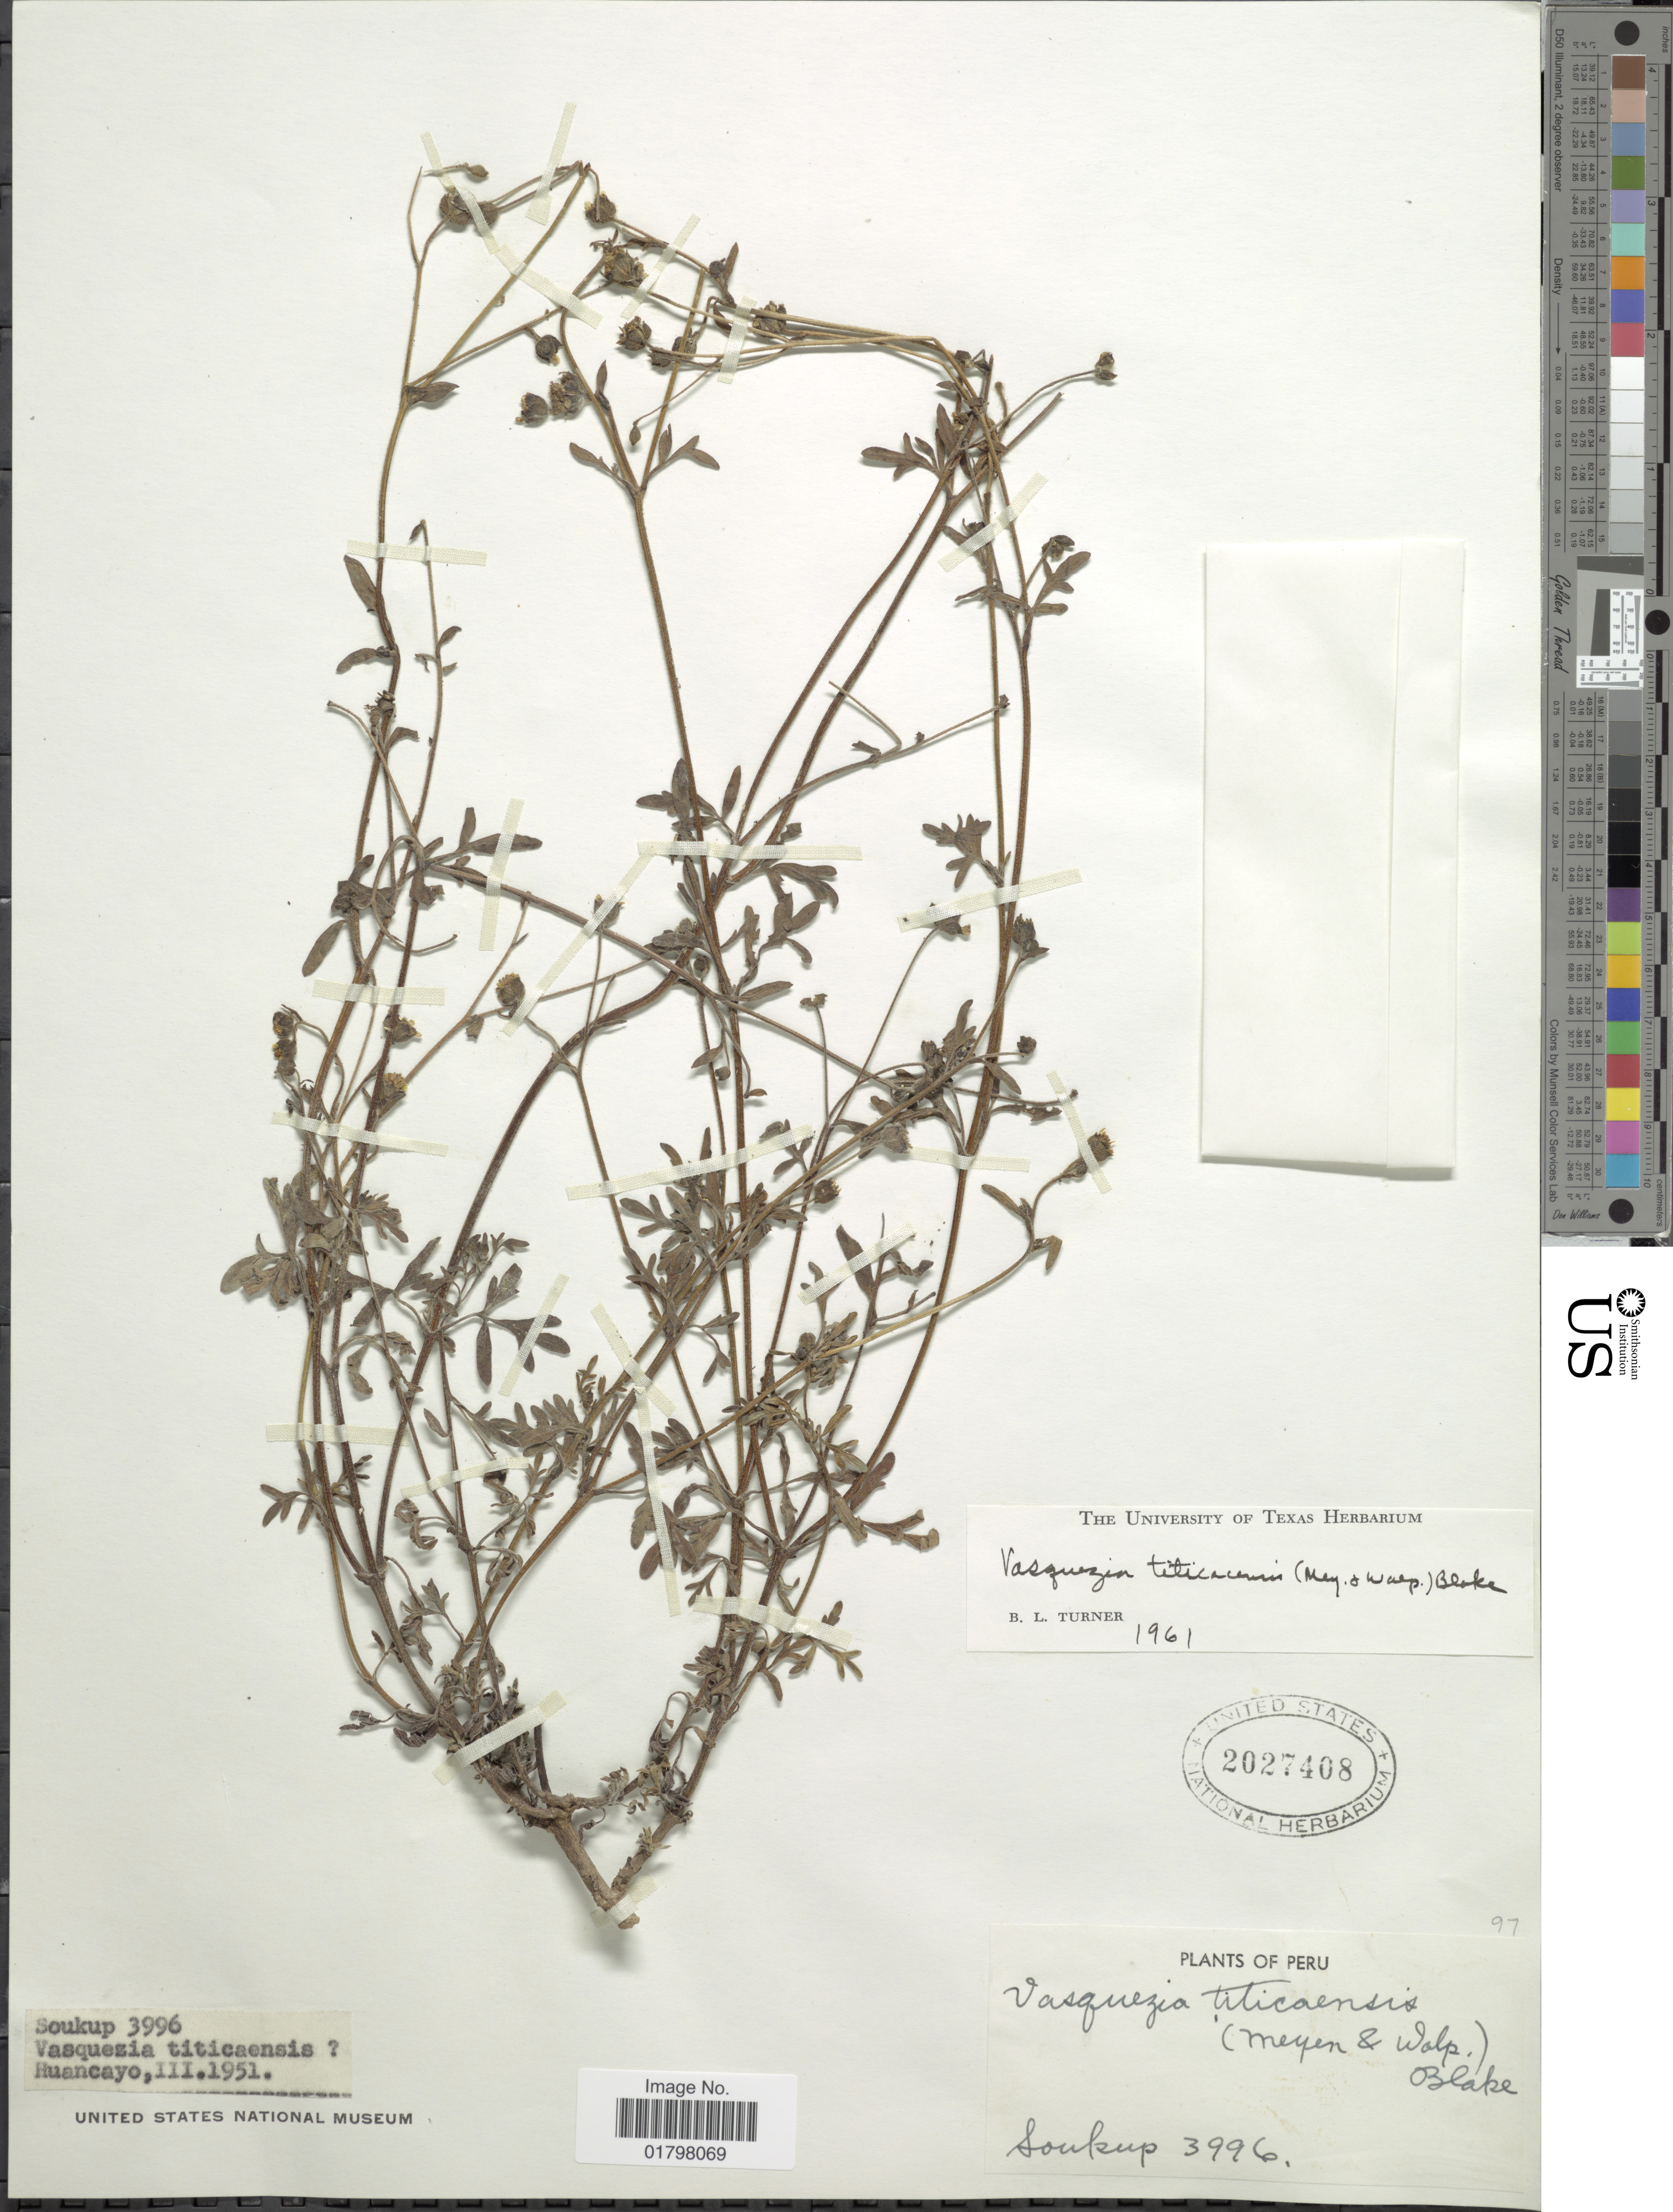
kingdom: Plantae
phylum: Tracheophyta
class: Magnoliopsida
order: Asterales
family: Asteraceae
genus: Vasquesia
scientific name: Vasquesia titicacensis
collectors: -- Soukup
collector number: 3996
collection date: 1951-03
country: Peru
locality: Huancayo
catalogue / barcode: US 2027408